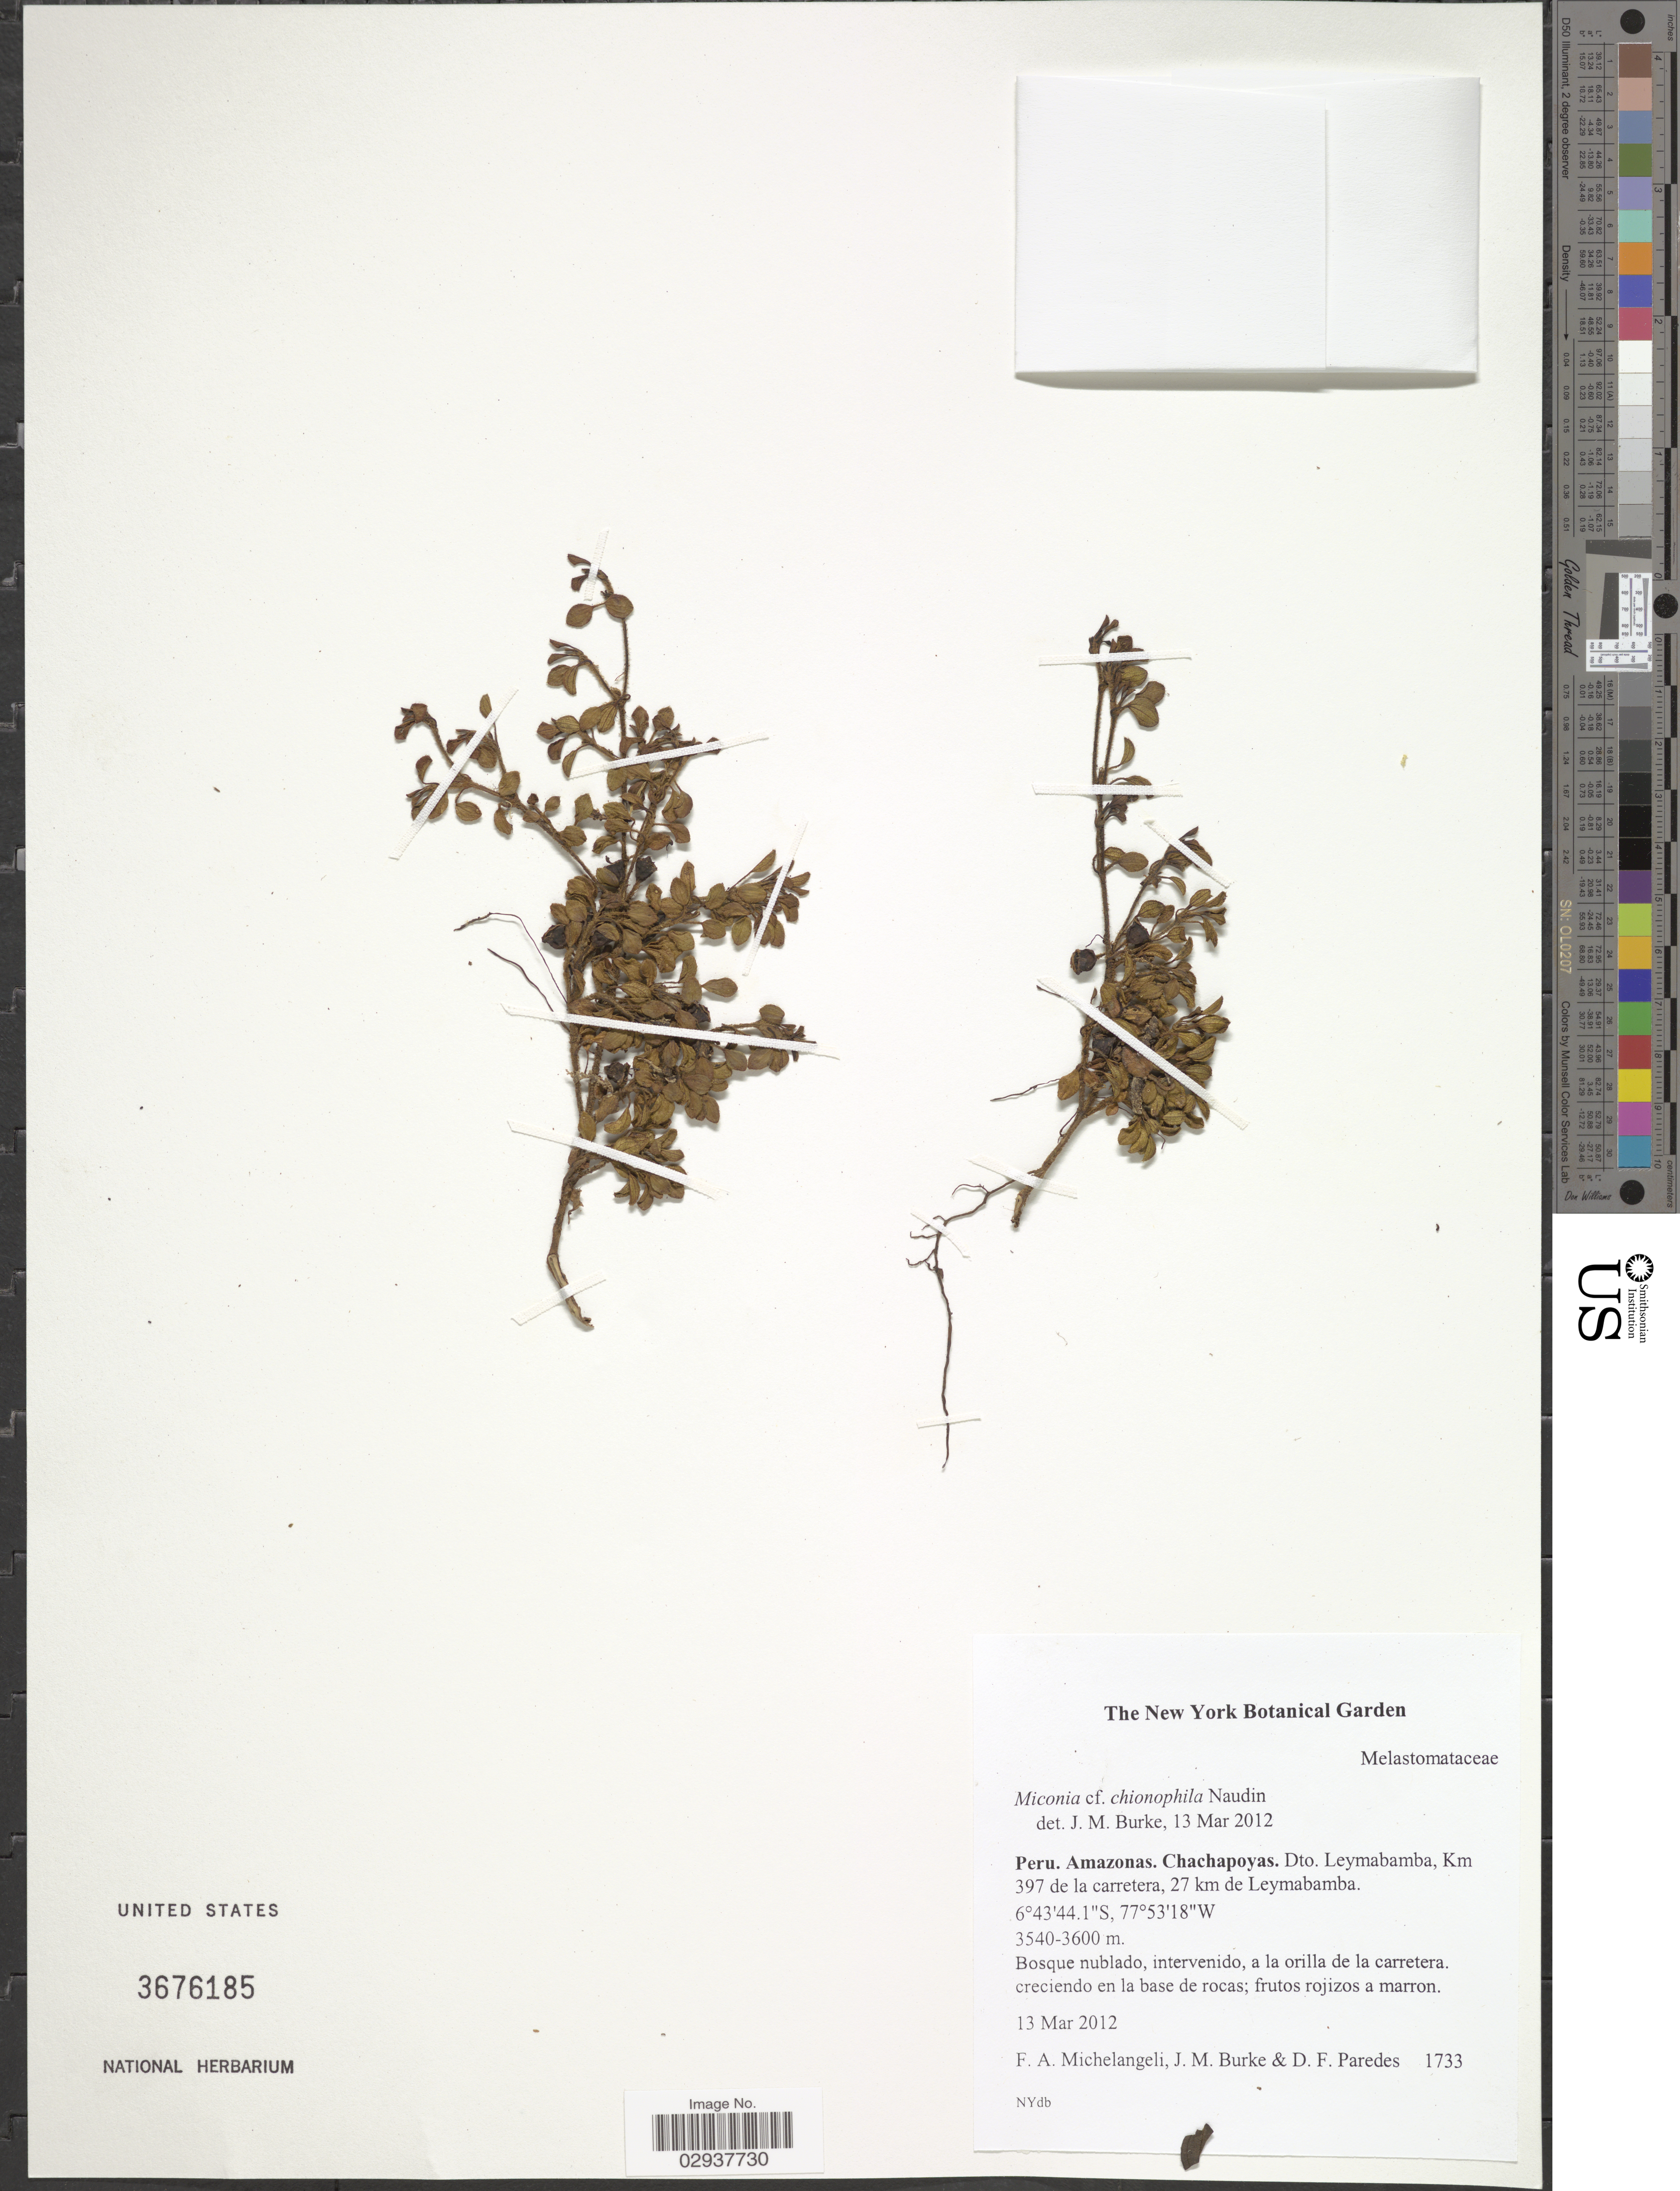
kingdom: Plantae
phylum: Tracheophyta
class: Magnoliopsida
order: Myrtales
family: Melastomataceae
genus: Miconia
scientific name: Miconia chionophila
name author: Naudin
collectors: F. A. Michelangeli, Jac. M. Burke & D. Paredes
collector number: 1733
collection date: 2012-03-13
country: Peru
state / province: Amazonas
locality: Chachapoyas. Dto. Leymabamba, Km 397 de la carretera, 27 km de Leymbamba.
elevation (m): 3540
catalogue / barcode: US 3676185